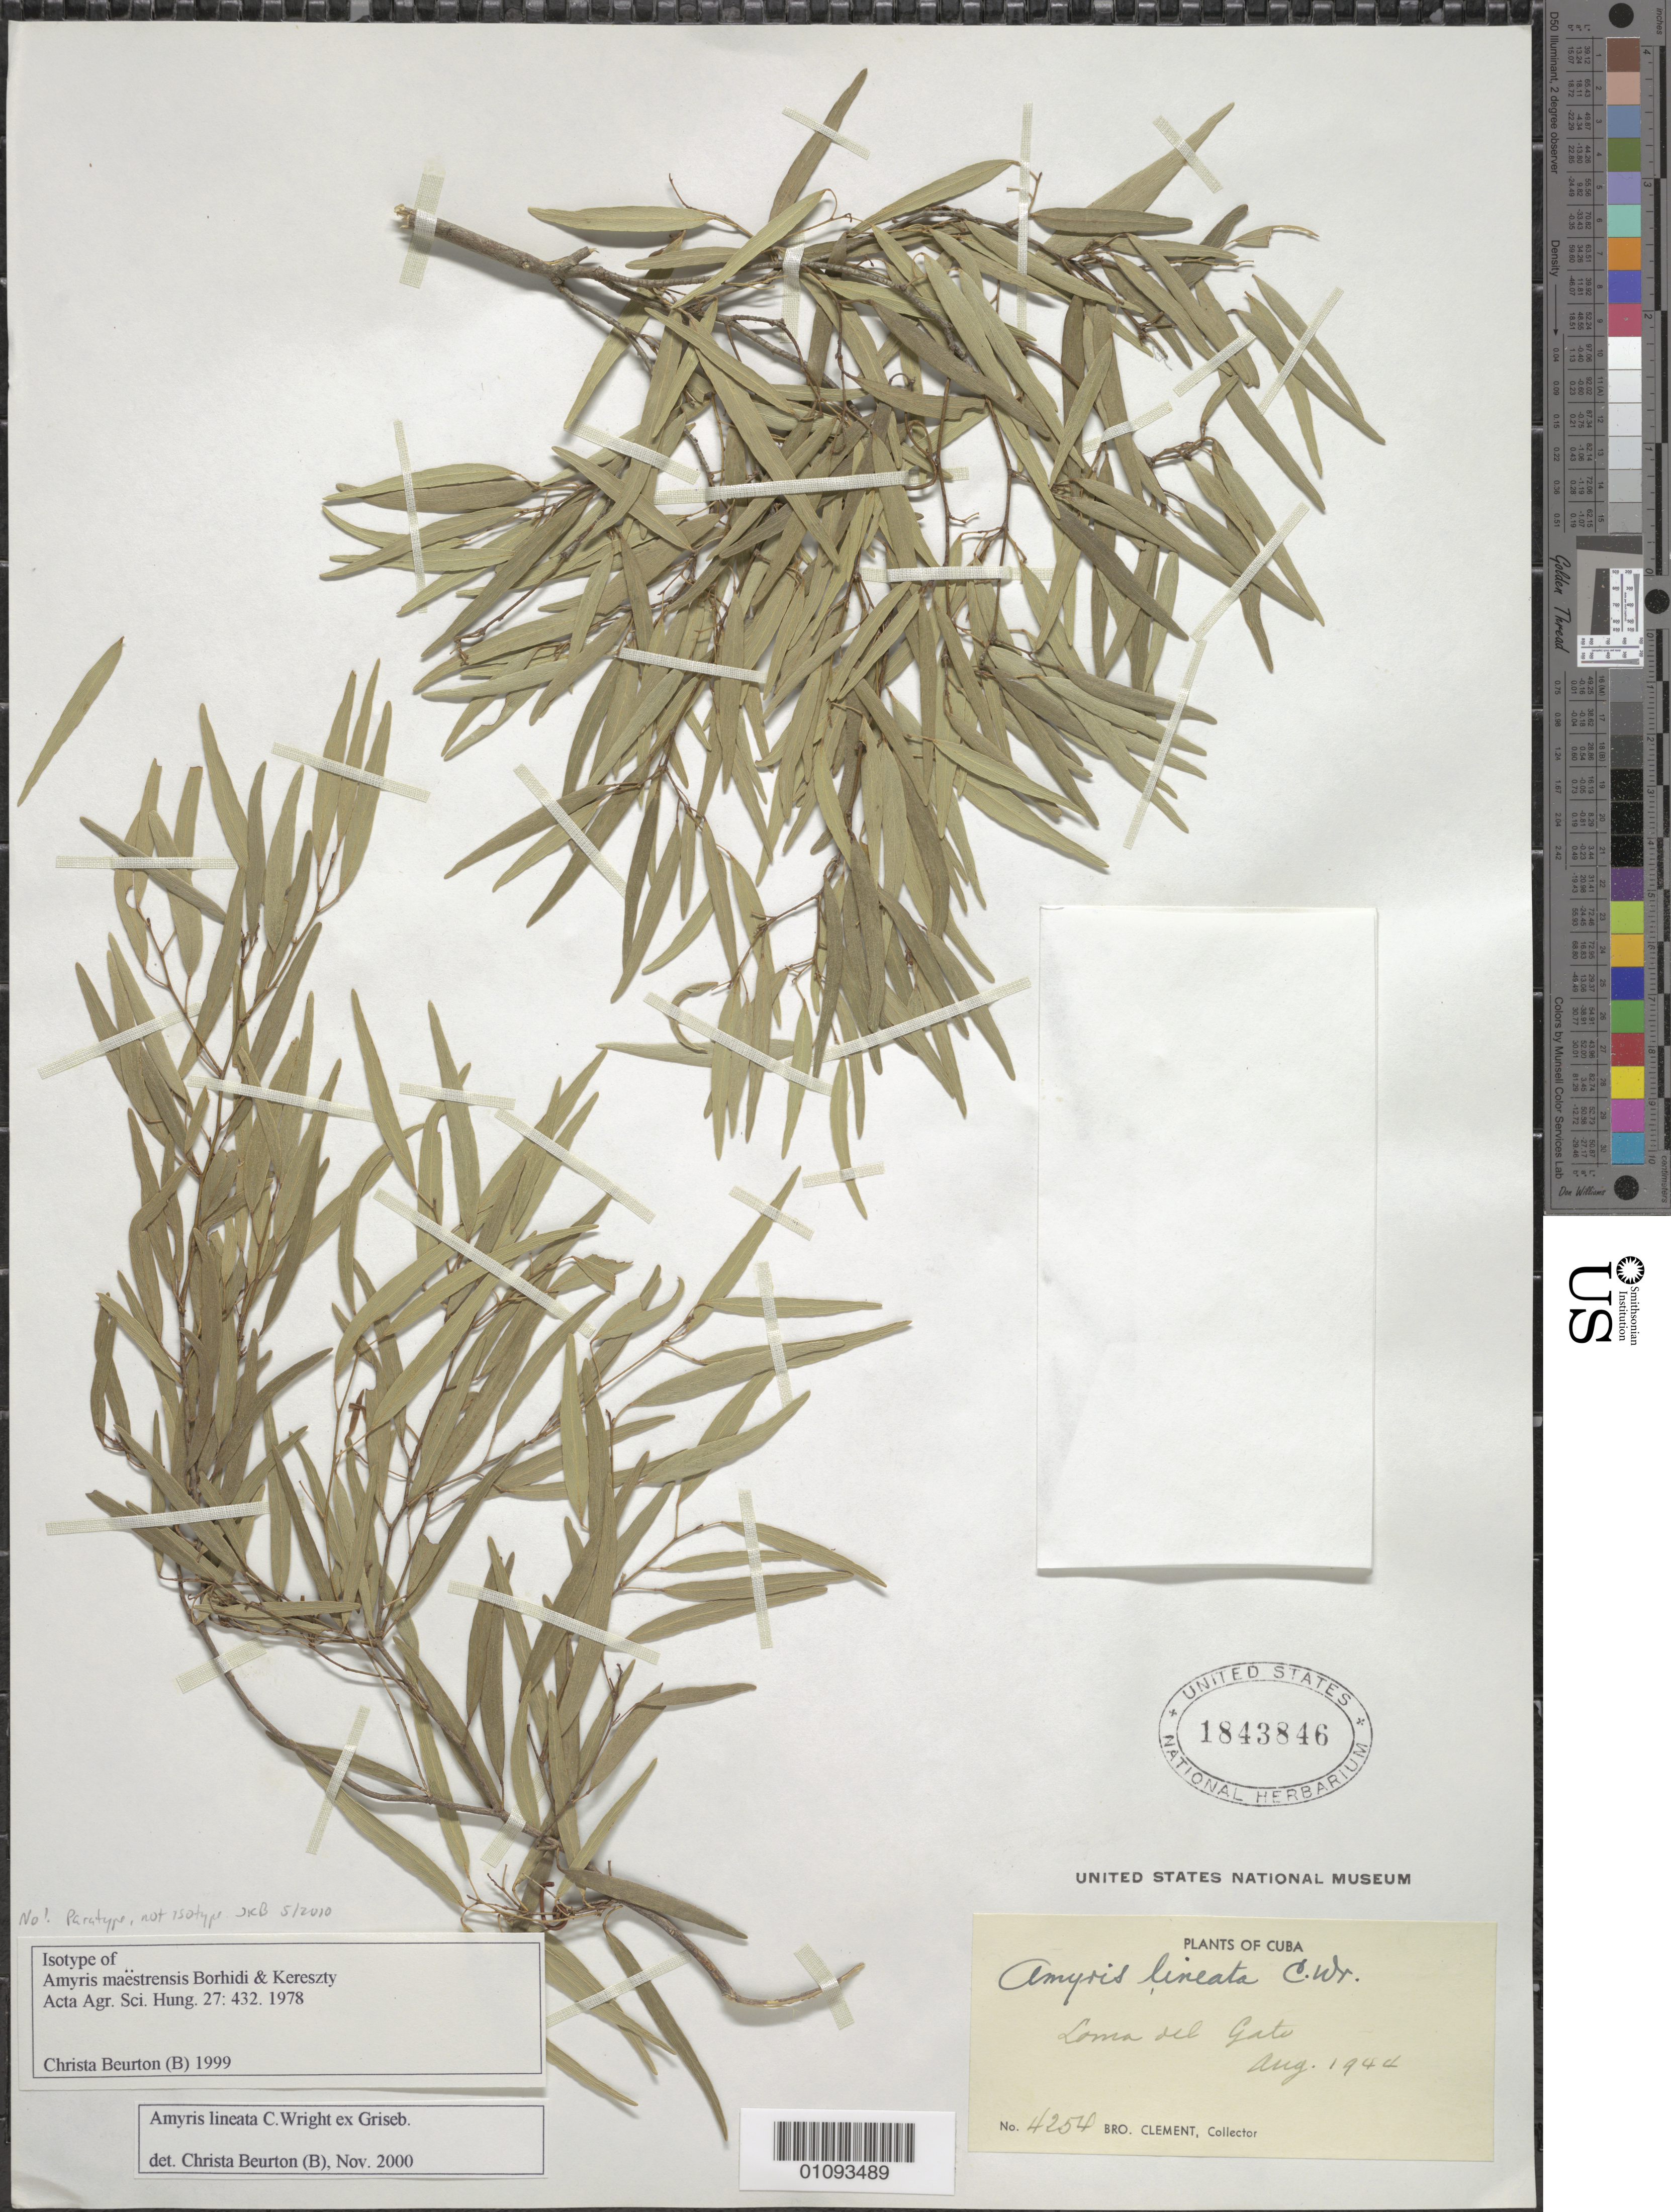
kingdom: Plantae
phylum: Tracheophyta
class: Magnoliopsida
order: Sapindales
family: Rutaceae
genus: Amyris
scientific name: Amyris lineata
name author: C. Wright ex Griseb.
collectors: B. Clement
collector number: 4254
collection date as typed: Aug 1944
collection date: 1944-08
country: Cuba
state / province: Granma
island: Cuba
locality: Loma del Gato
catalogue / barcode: US 1843846